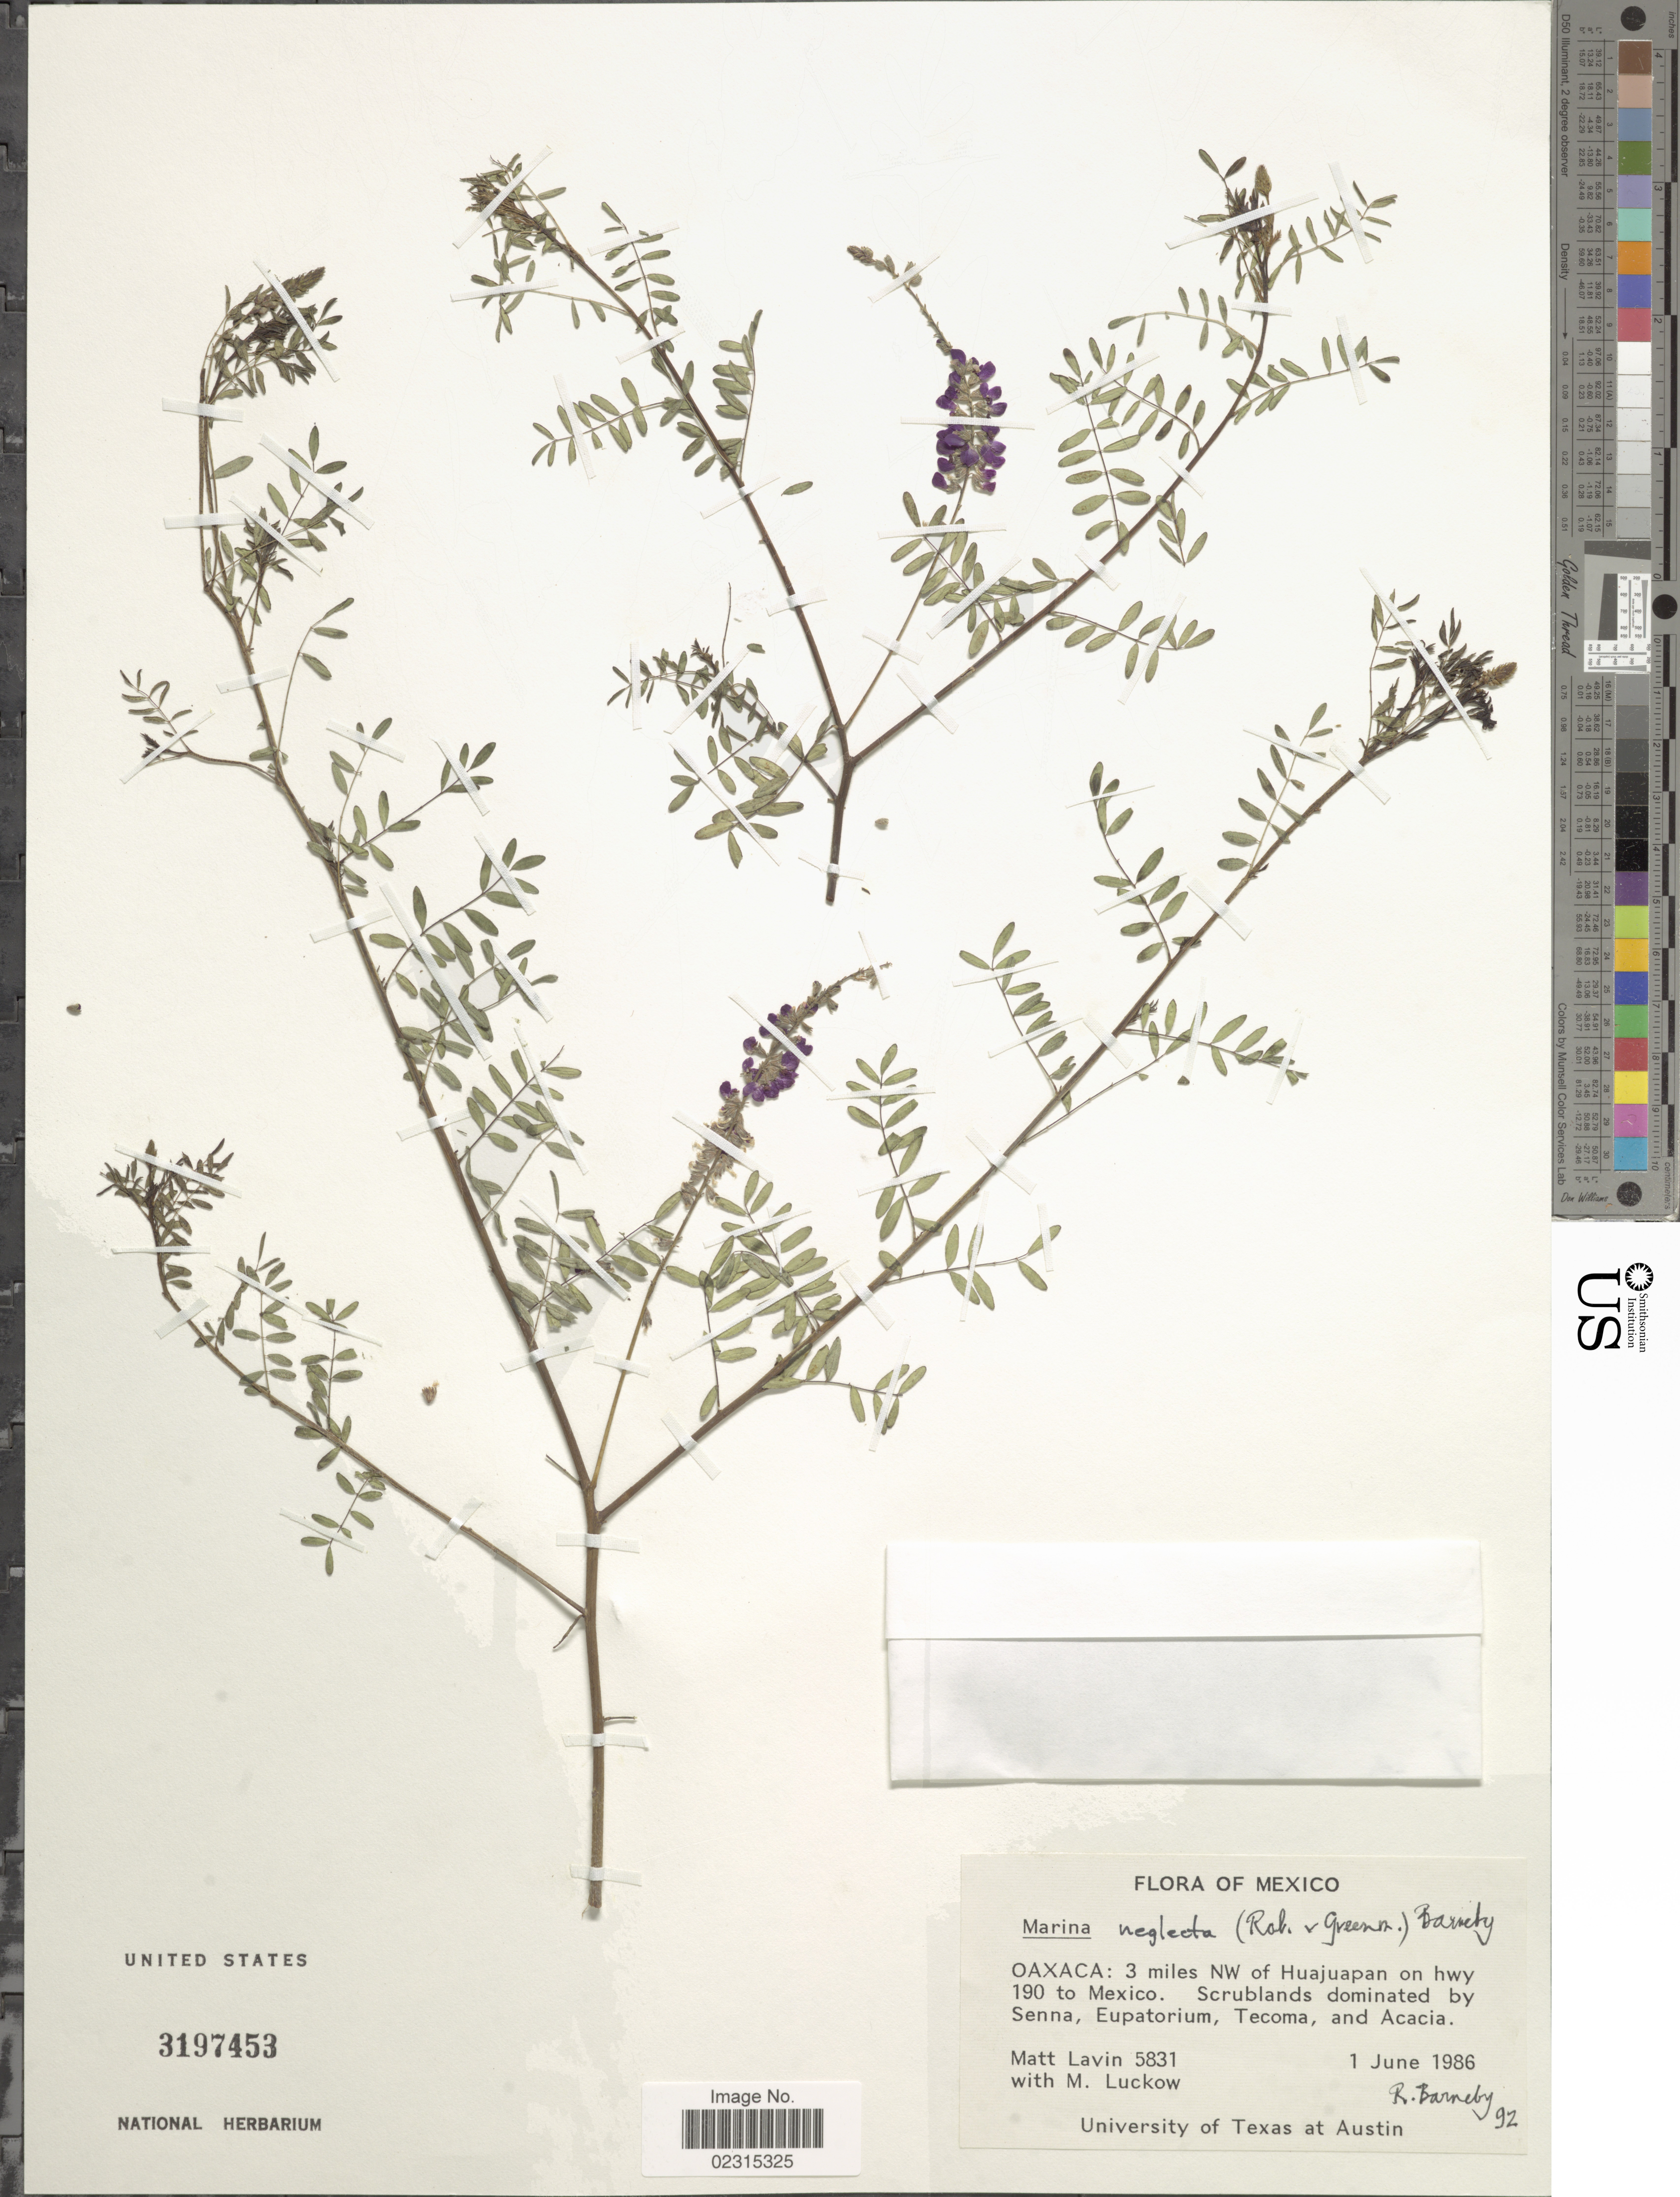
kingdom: Plantae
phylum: Tracheophyta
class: Magnoliopsida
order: Fabales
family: Fabaceae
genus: Marina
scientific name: Marina neglecta var. neglecta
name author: (B.L. Rob.) Barneby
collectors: M. Lavin & M. A. Luckow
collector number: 5831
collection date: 1986-06-01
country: Mexico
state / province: Oaxaca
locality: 3 miles NW of Huajuapan on hwy 190 to mexico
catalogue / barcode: US 3197453